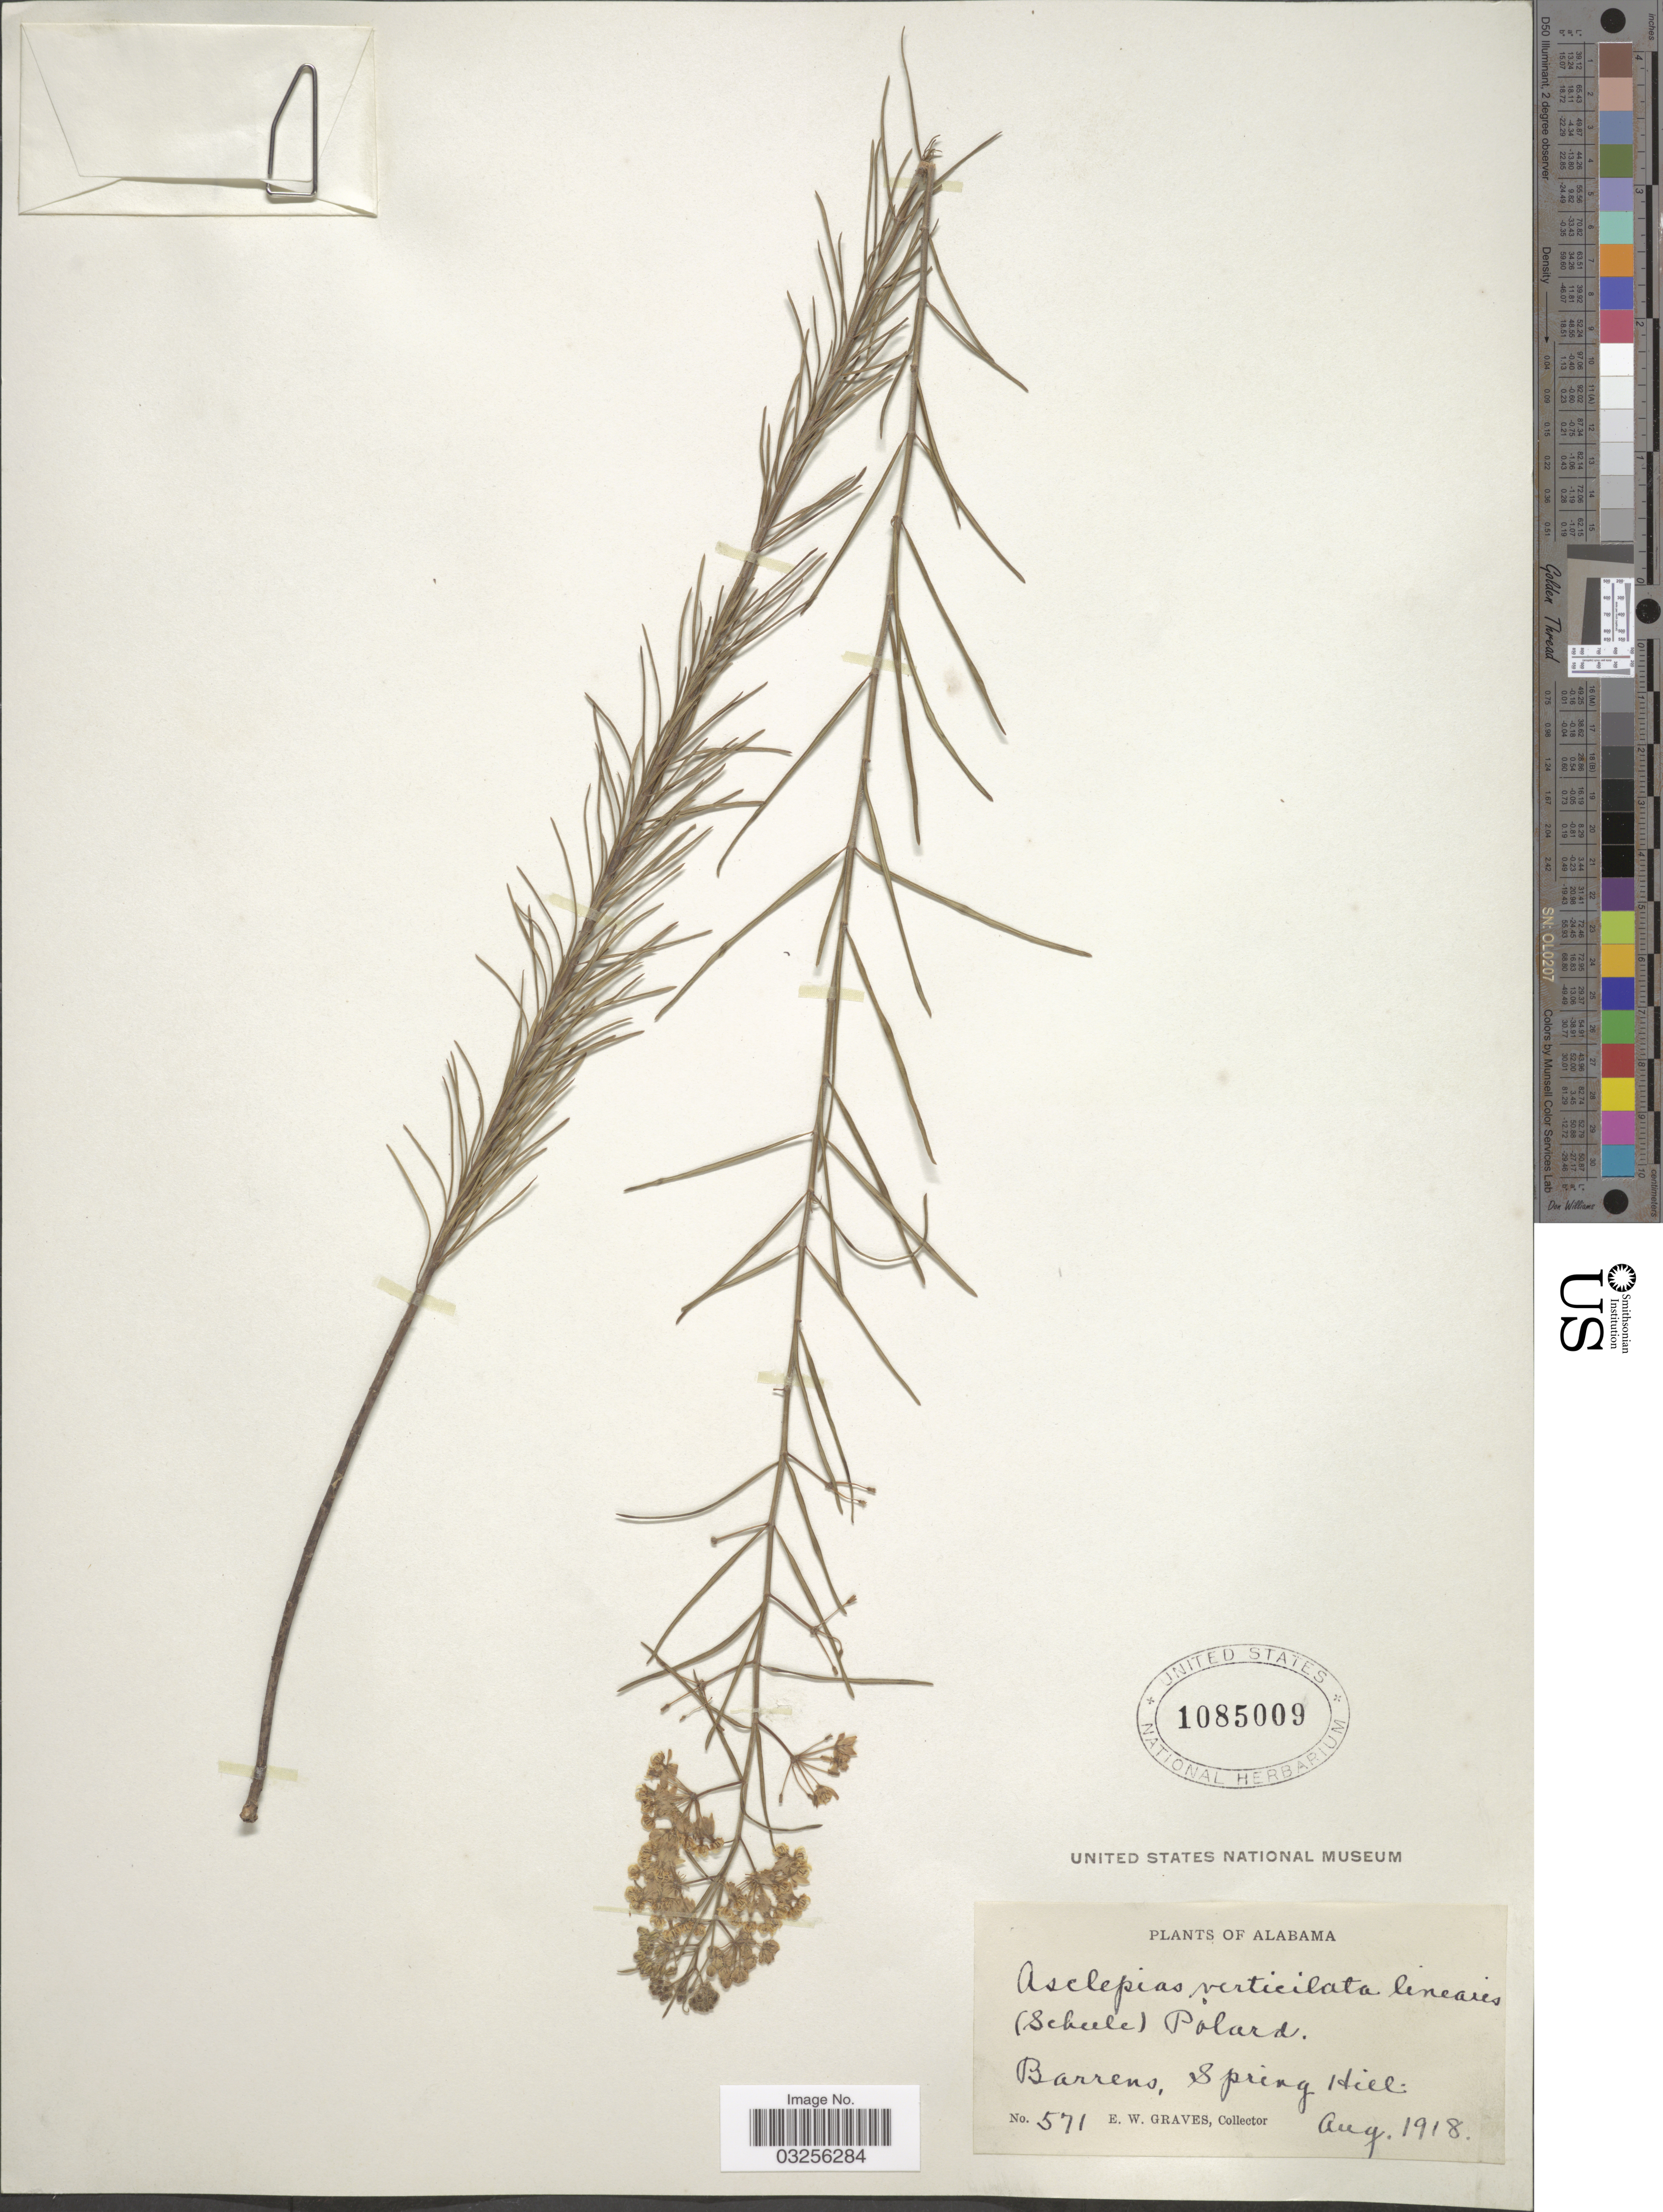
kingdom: Plantae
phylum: Tracheophyta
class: Magnoliopsida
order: Gentianales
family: Apocynaceae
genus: Asclepias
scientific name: Asclepias verticillata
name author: L.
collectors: E. Graves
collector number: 571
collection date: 1918-08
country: United States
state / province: Alabama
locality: Barrens, Spring Hill.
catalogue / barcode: US 1085009